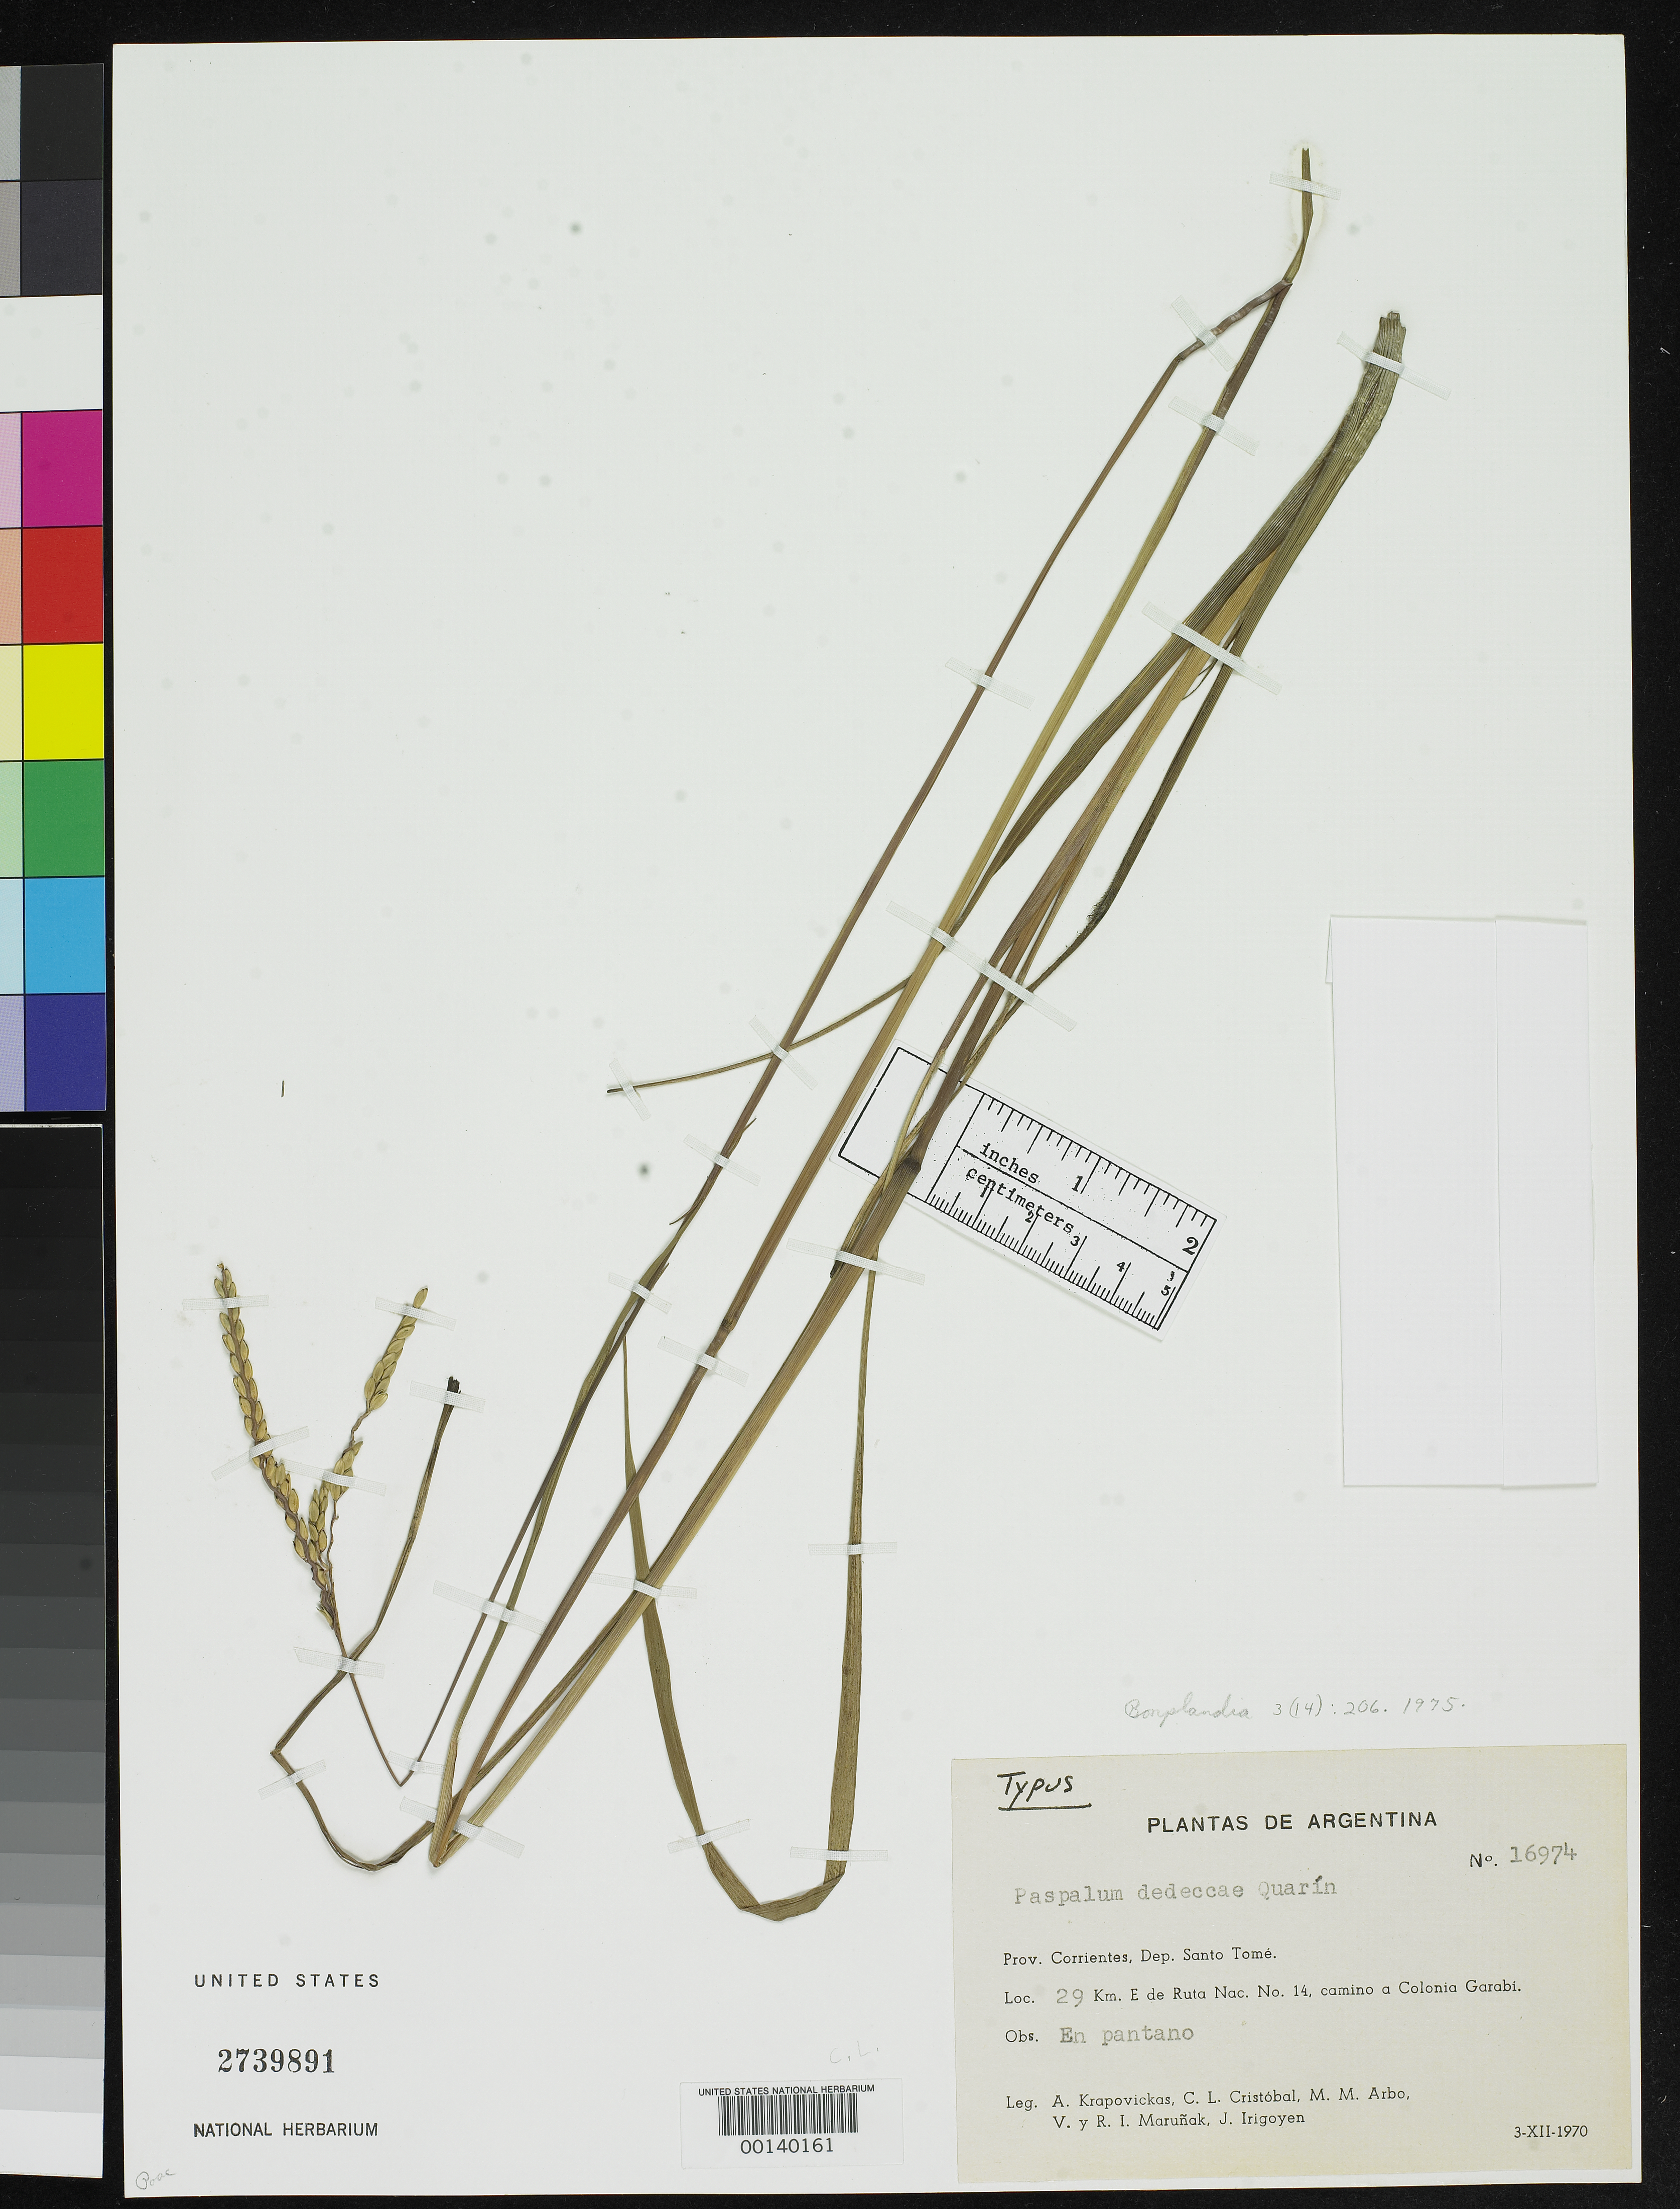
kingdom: Plantae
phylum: Tracheophyta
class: Liliopsida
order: Poales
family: Poaceae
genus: Paspalum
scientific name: Paspalum dedeccae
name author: Quarin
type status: Isotype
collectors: A. Krapovickas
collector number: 16974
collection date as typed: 03 Dec 1970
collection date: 1970-12-03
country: Argentina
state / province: Corrientes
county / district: Santo Tomé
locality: East of Ruta Nac.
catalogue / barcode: US 2739891